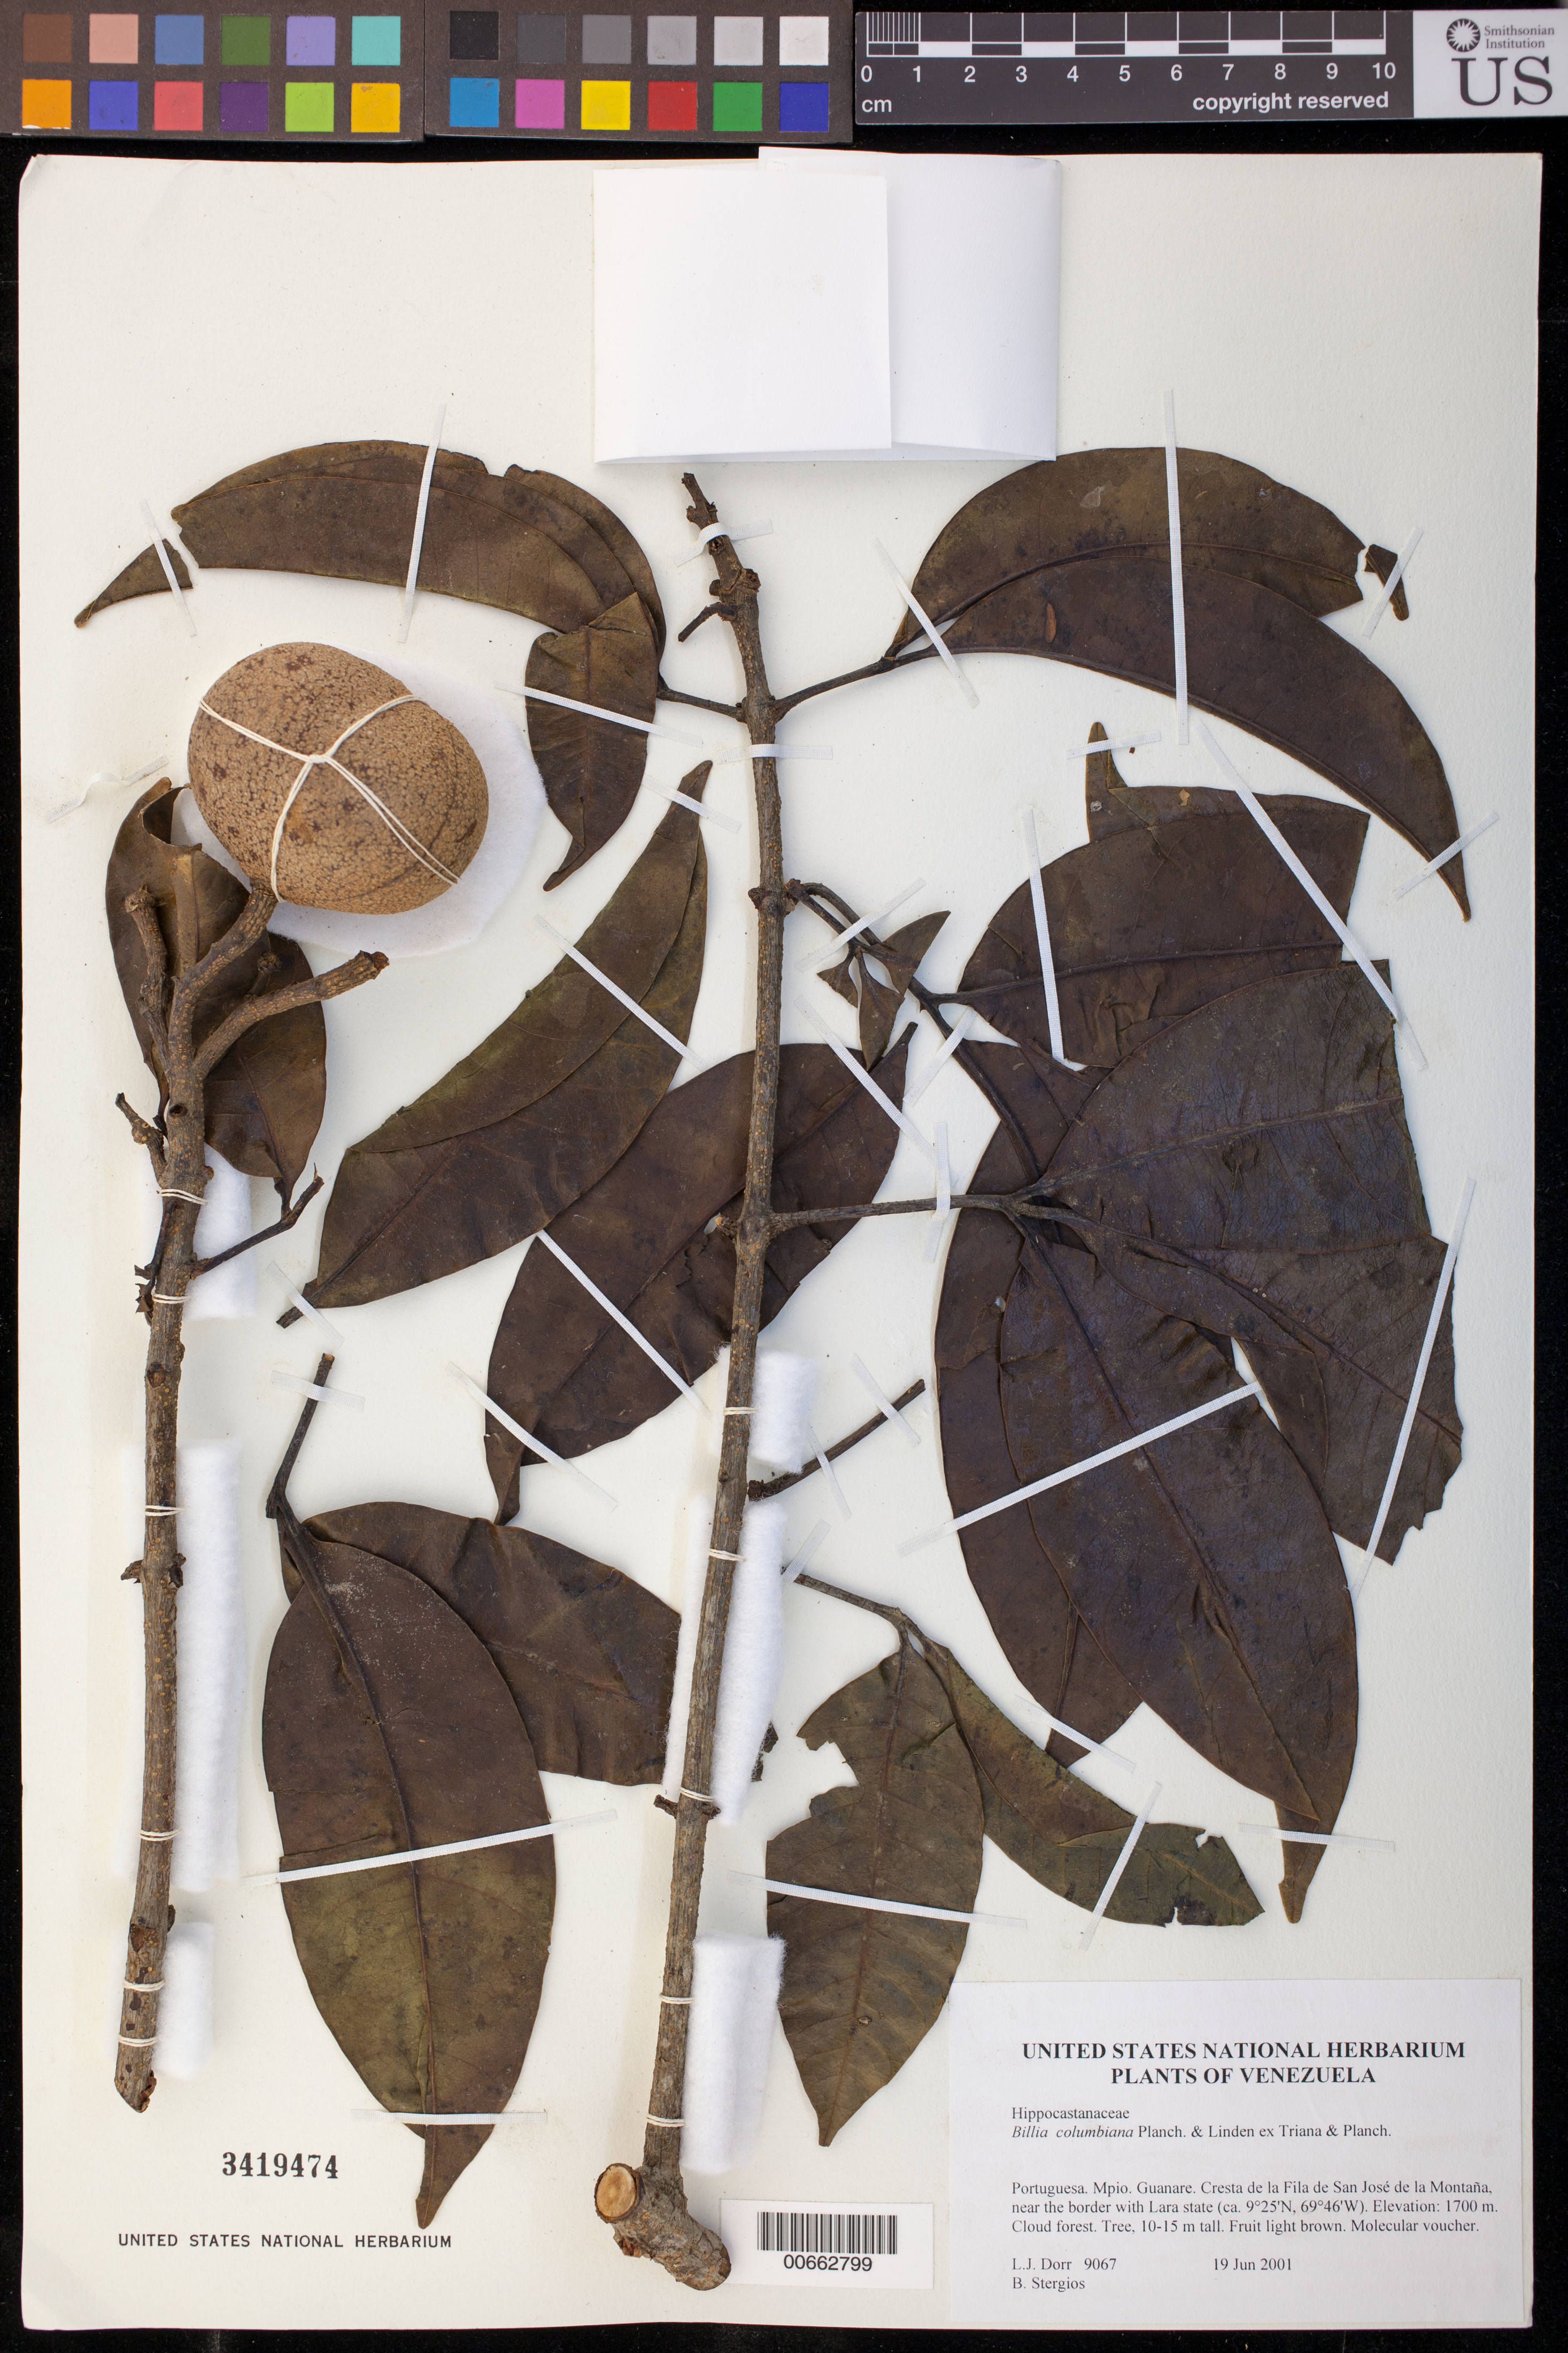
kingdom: Plantae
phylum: Tracheophyta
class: Magnoliopsida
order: Sapindales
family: Sapindaceae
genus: Billia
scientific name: Billia rosea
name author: (Planch. & Linden) C. Ulloa & P.M. Jørg.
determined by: Acevedo-Rodríguez, P., (BOT), Smithsonian Institution - National Museum of Natural History (UNITED STATES)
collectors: L. J. Dorr & B. G. Stergios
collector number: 9067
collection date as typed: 19 Jun 2001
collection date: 2001-06-19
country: Venezuela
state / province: Portuguesa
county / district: Guanare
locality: Cresta de la Fila de San José de la Montaña, near the border with Lara state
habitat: Cloud forest.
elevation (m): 1700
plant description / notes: CTES, K, PORT, US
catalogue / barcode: US 3419474